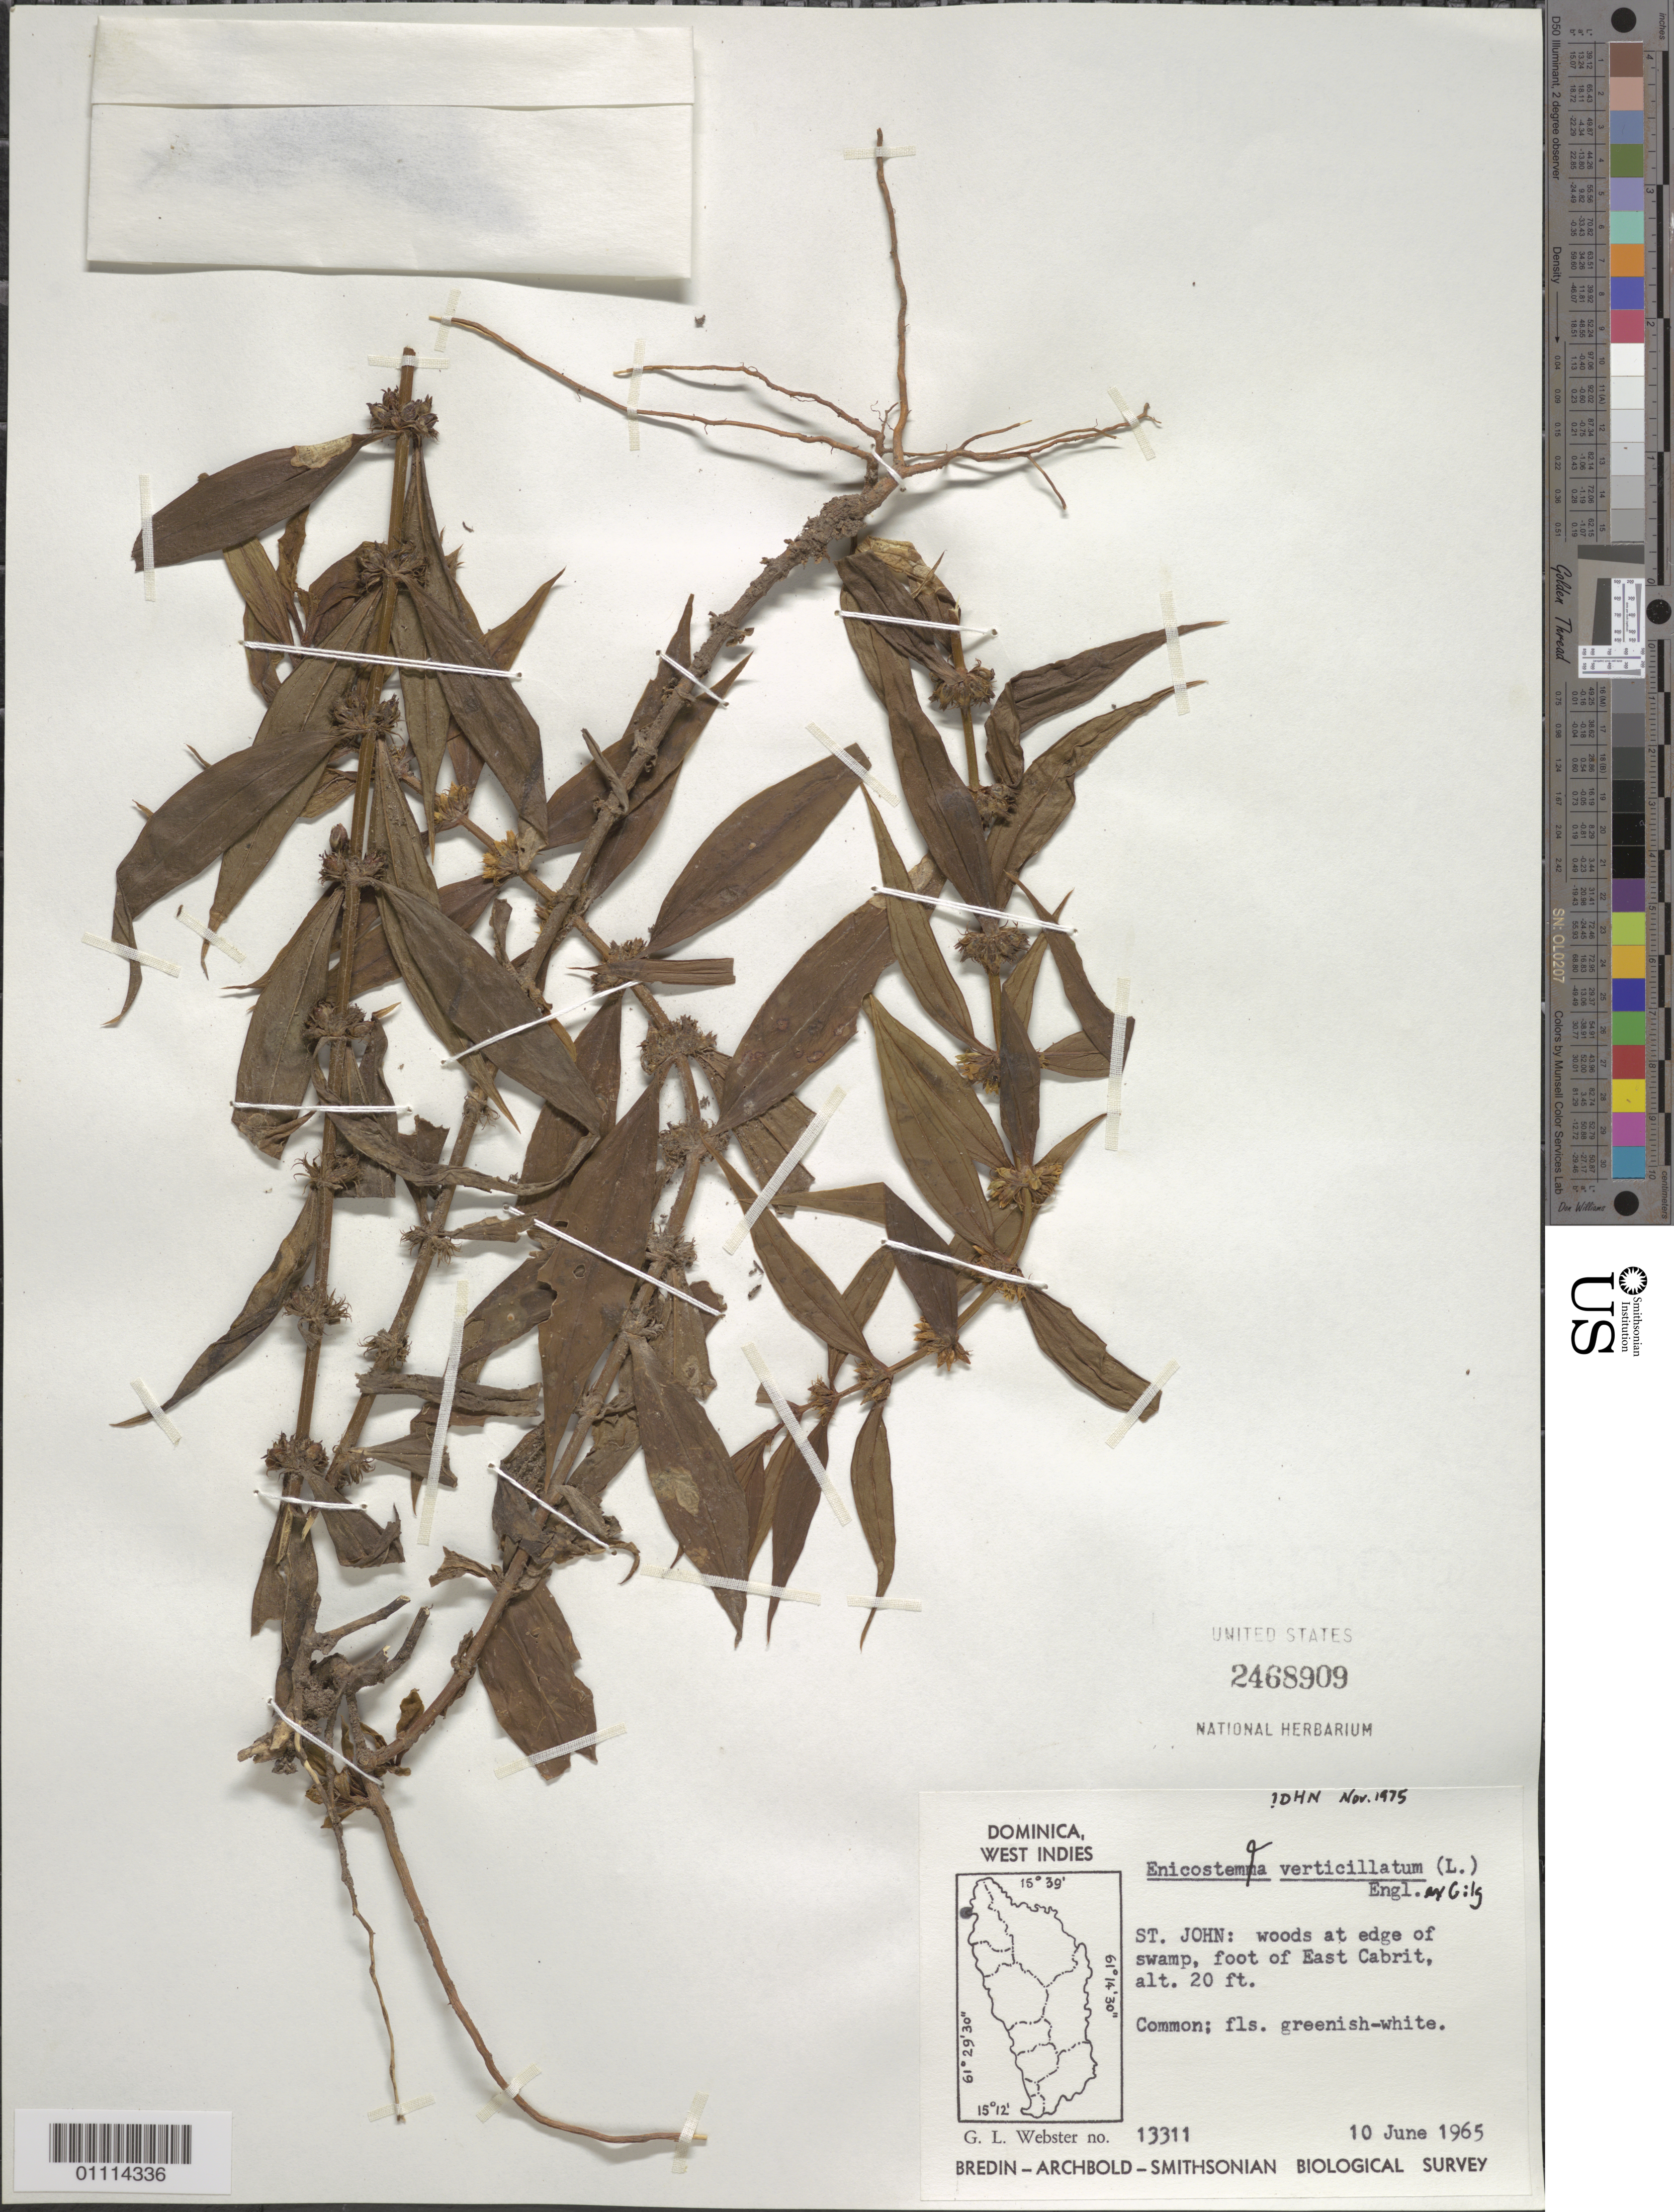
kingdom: Plantae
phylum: Tracheophyta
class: Magnoliopsida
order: Gentianales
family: Gentianaceae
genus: Enicostema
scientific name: Enicostema verticillatum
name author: (L.) Engl.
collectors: G. L. Webster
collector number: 13311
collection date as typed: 10 Jun 1965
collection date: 1965-06-10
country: Dominica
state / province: St. John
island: Dominica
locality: Woods at edge of swamp, foot of East Cabrit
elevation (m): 6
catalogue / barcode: US 2468909